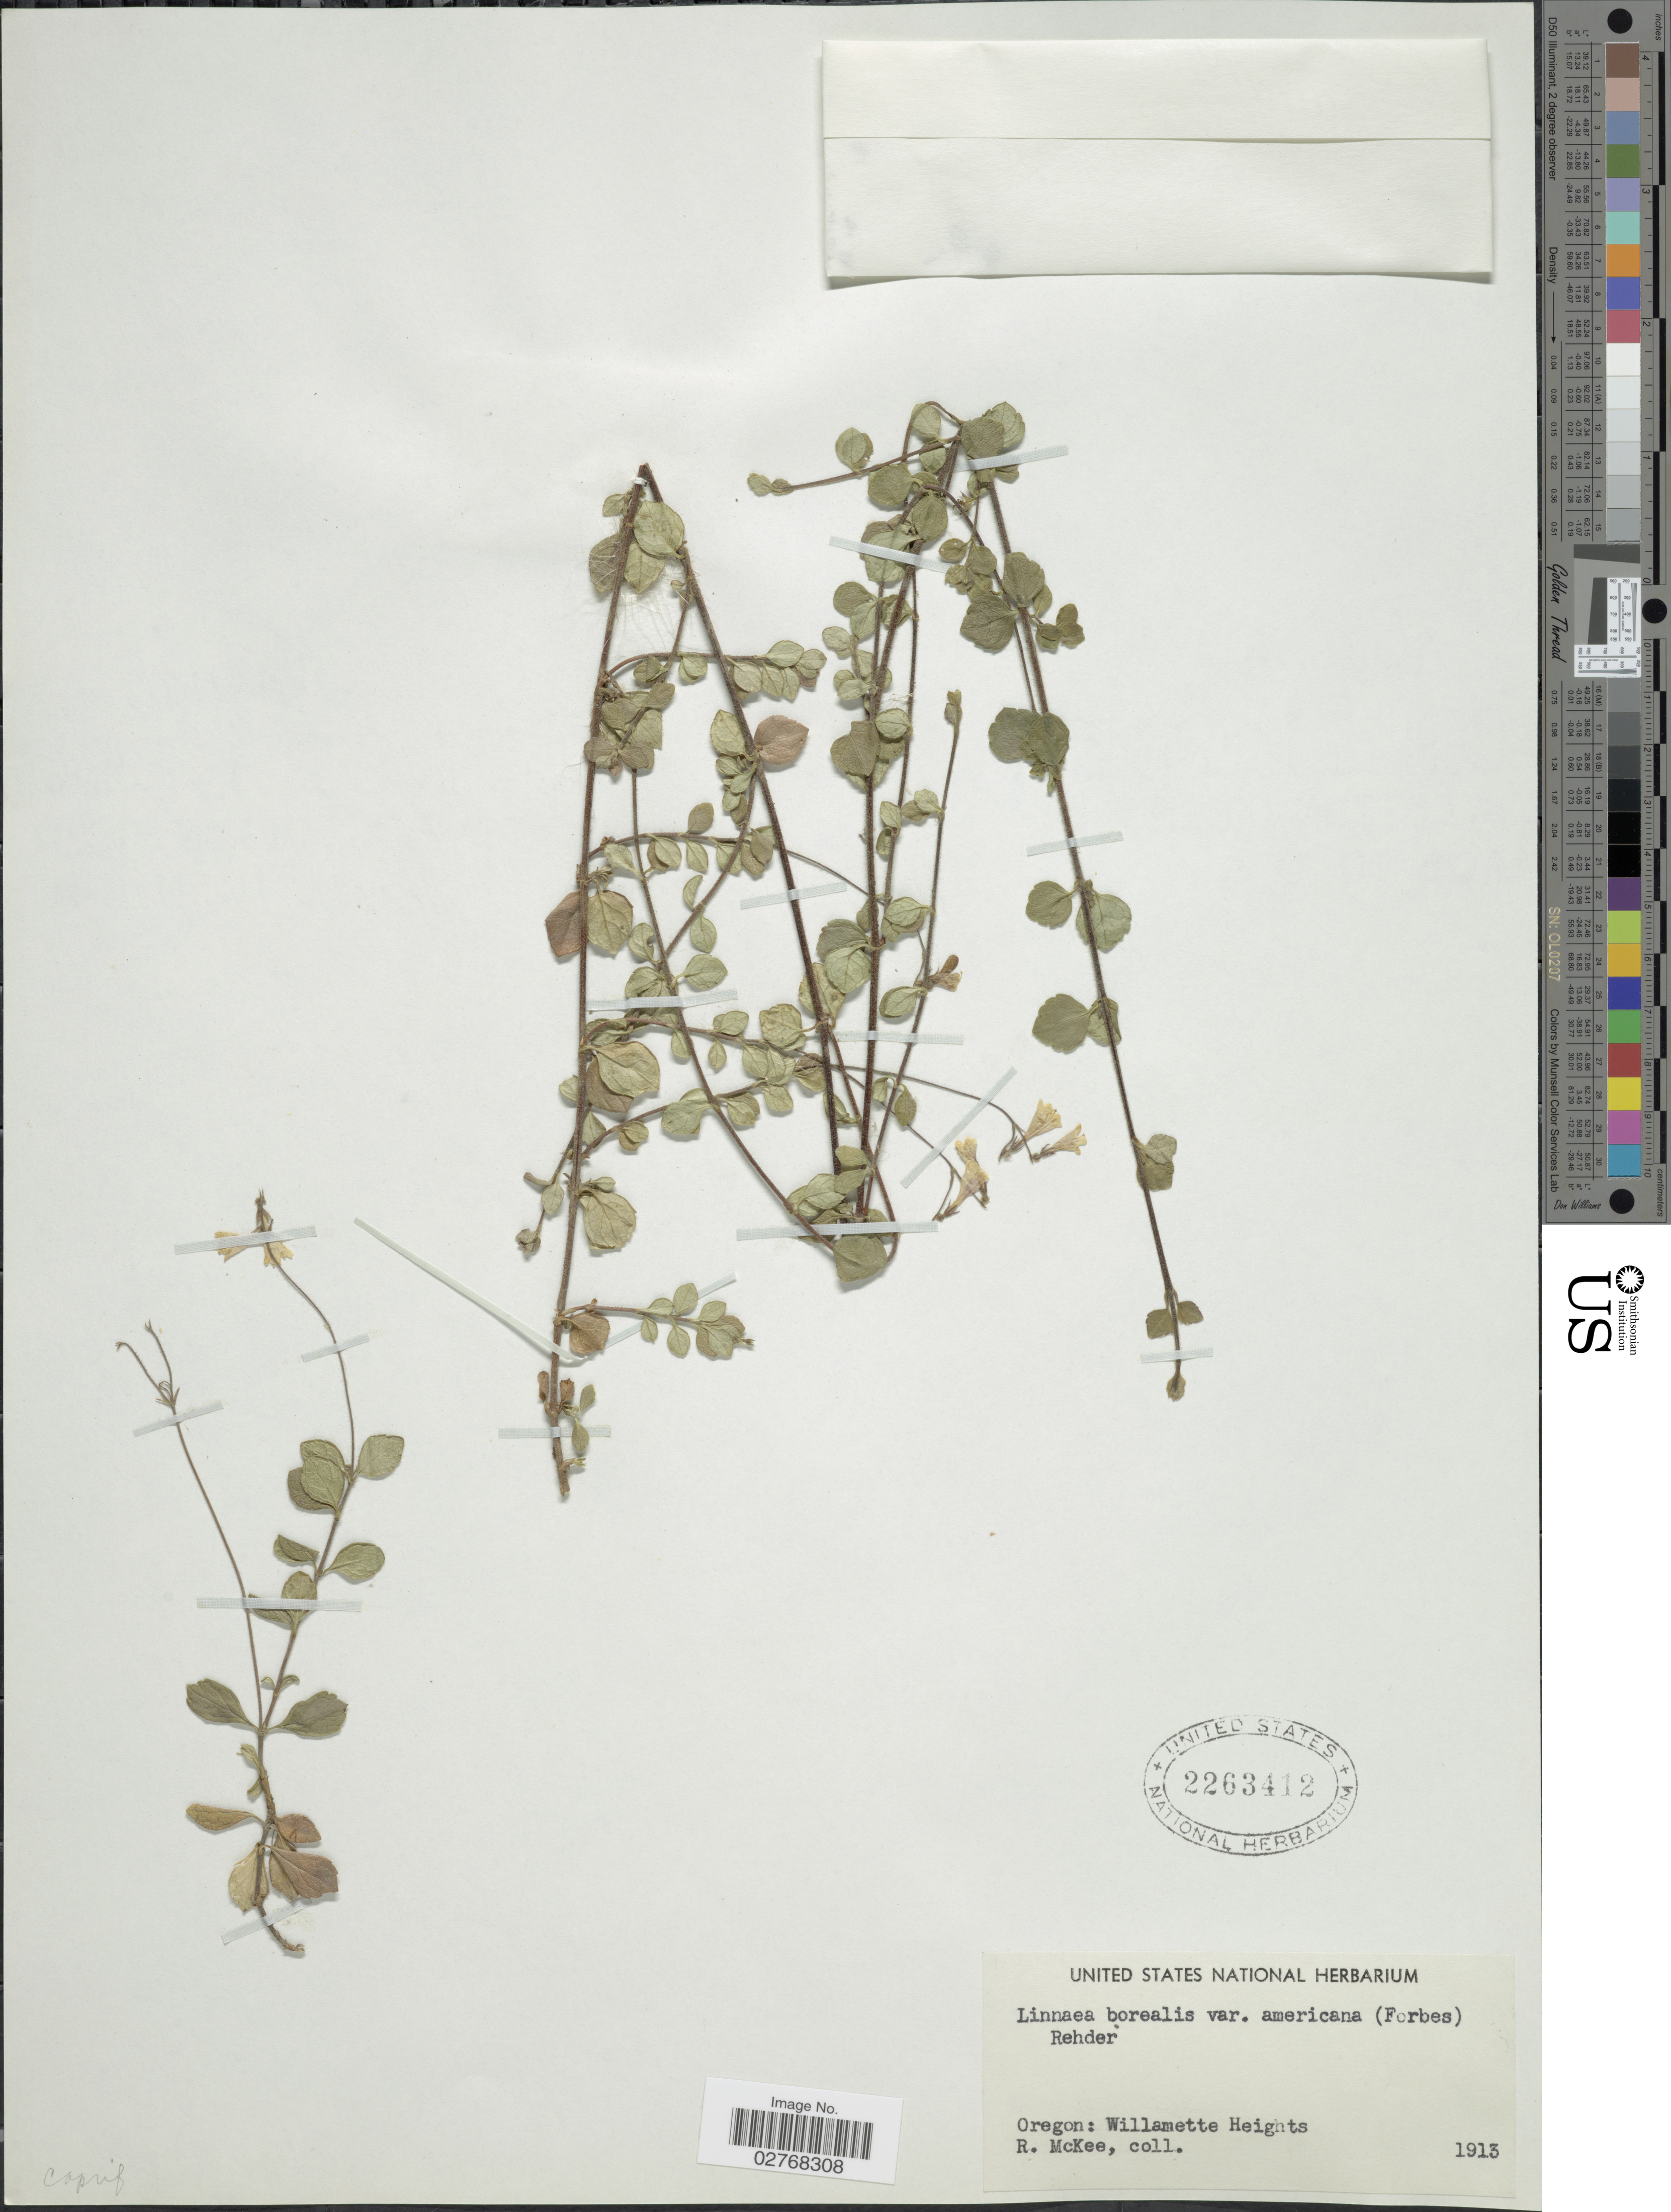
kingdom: Plantae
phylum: Tracheophyta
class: Magnoliopsida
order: Dipsacales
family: Caprifoliaceae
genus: Linnaea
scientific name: Linnaea borealis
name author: L.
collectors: R. Mckee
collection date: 1913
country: United States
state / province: Oregon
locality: Willamette Heights.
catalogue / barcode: US 2263412